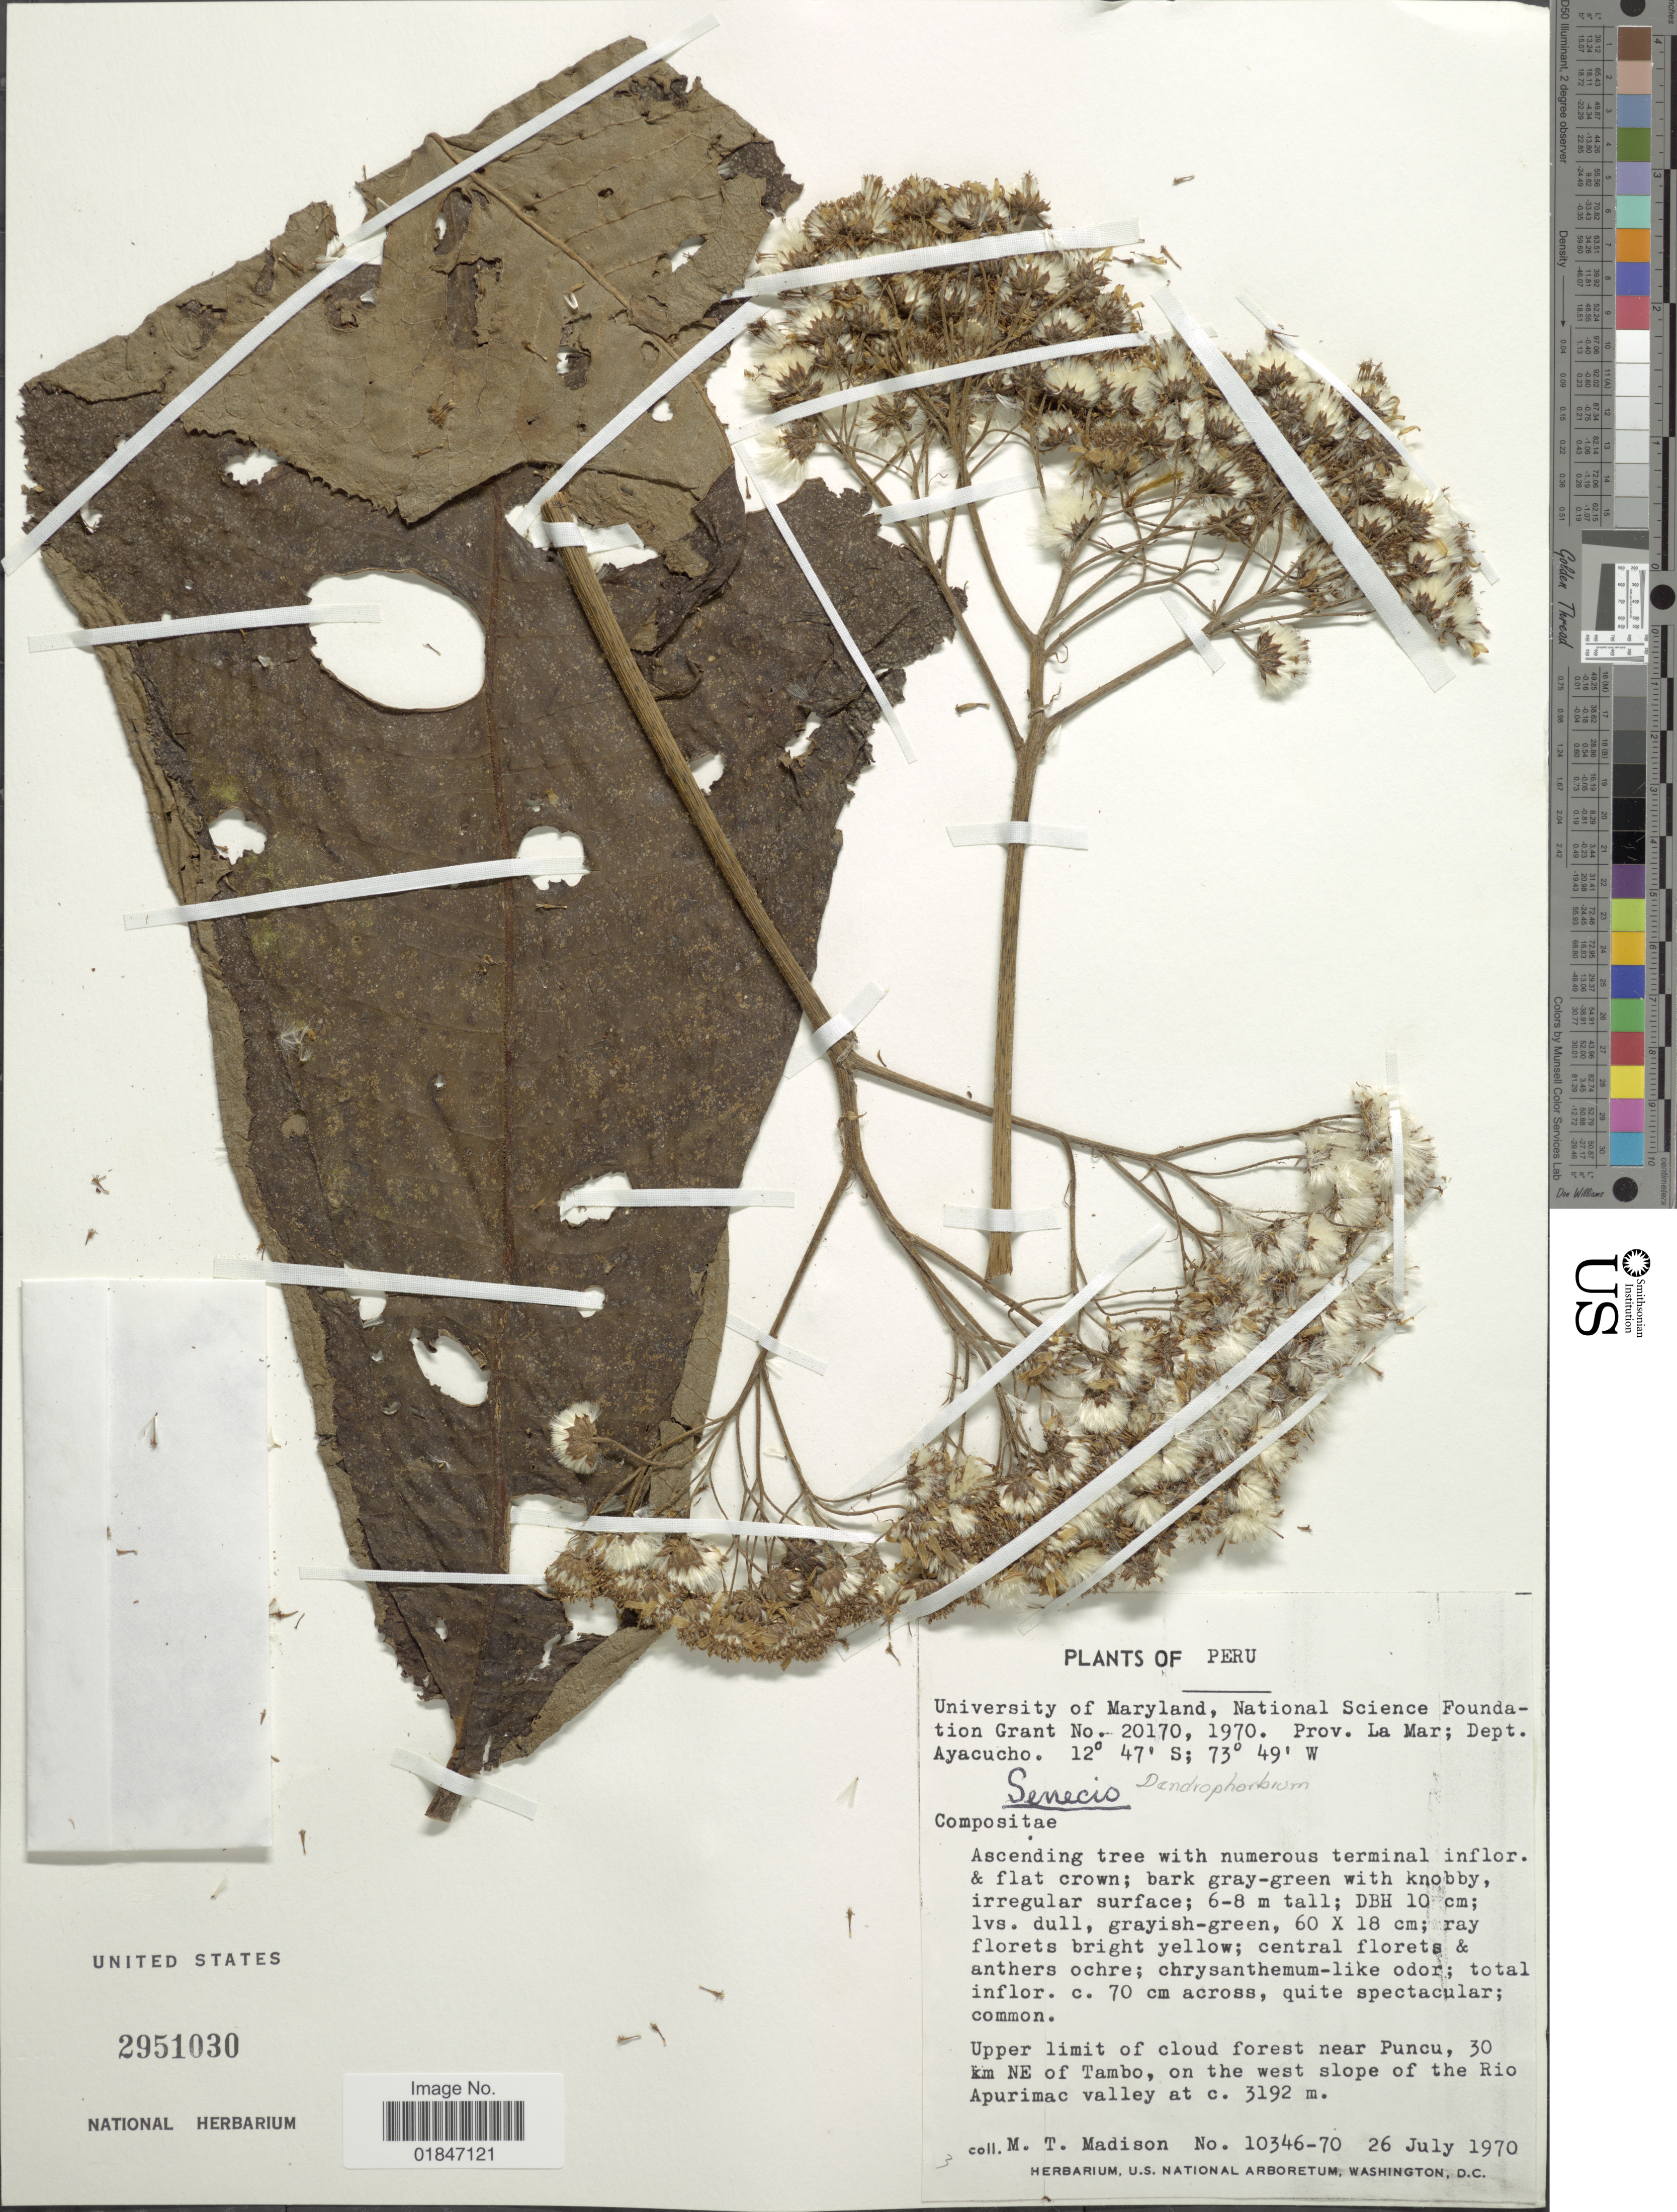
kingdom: Plantae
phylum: Tracheophyta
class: Magnoliopsida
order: Asterales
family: Asteraceae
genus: Dendrophorbium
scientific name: Dendrophorbium sp.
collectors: M. T. Madison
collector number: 10346-70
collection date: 1970-07-26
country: Peru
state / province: Ayacucho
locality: University of Maryland, National Science Foundation Grant, Prov. La Mar; Dept.Ayacucho. Upper limit of cloud forest near Punco, 30 km NE of Tambo, on the west slope of the Rio Apurimac valley.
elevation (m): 3192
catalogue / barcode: US 2951030